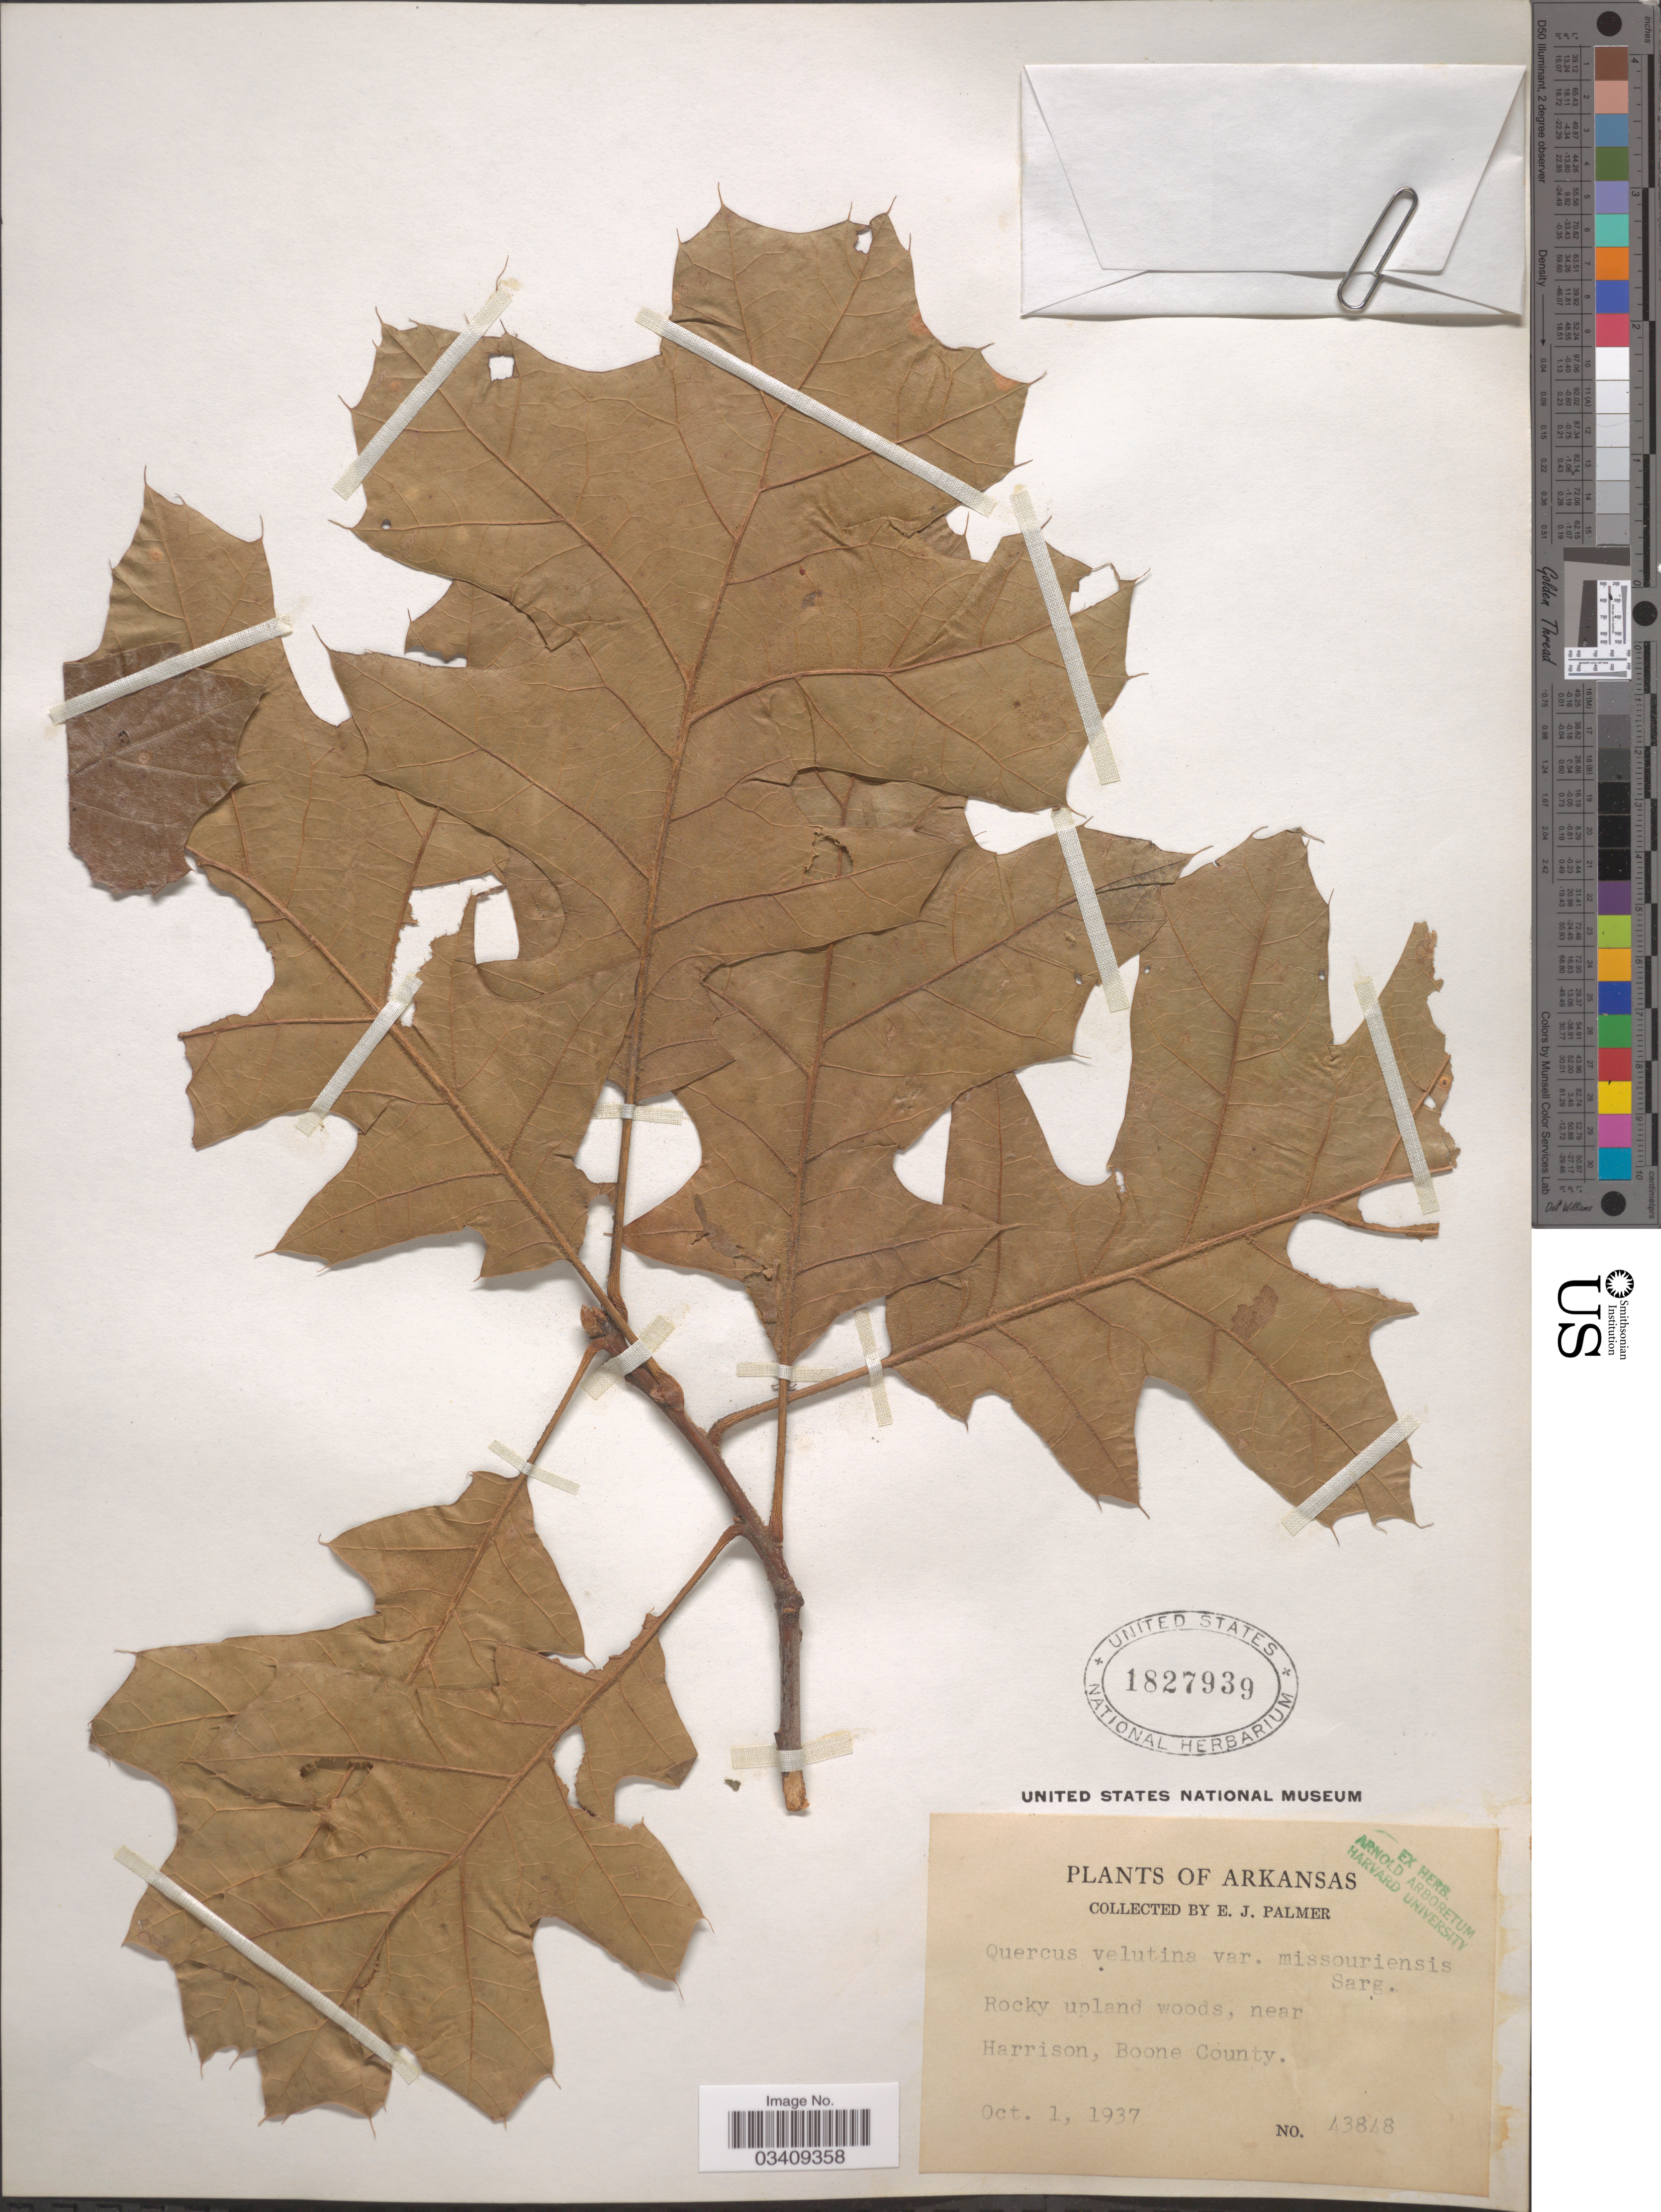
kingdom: Plantae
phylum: Tracheophyta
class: Magnoliopsida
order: Fagales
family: Fagaceae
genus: Quercus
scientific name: Quercus velutina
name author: Lam.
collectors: E. J. Palmer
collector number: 43848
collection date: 1937-10-01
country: United States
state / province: Arkansas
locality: Rocky upland woods, near Harrison, Boone County.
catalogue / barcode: US 1827939